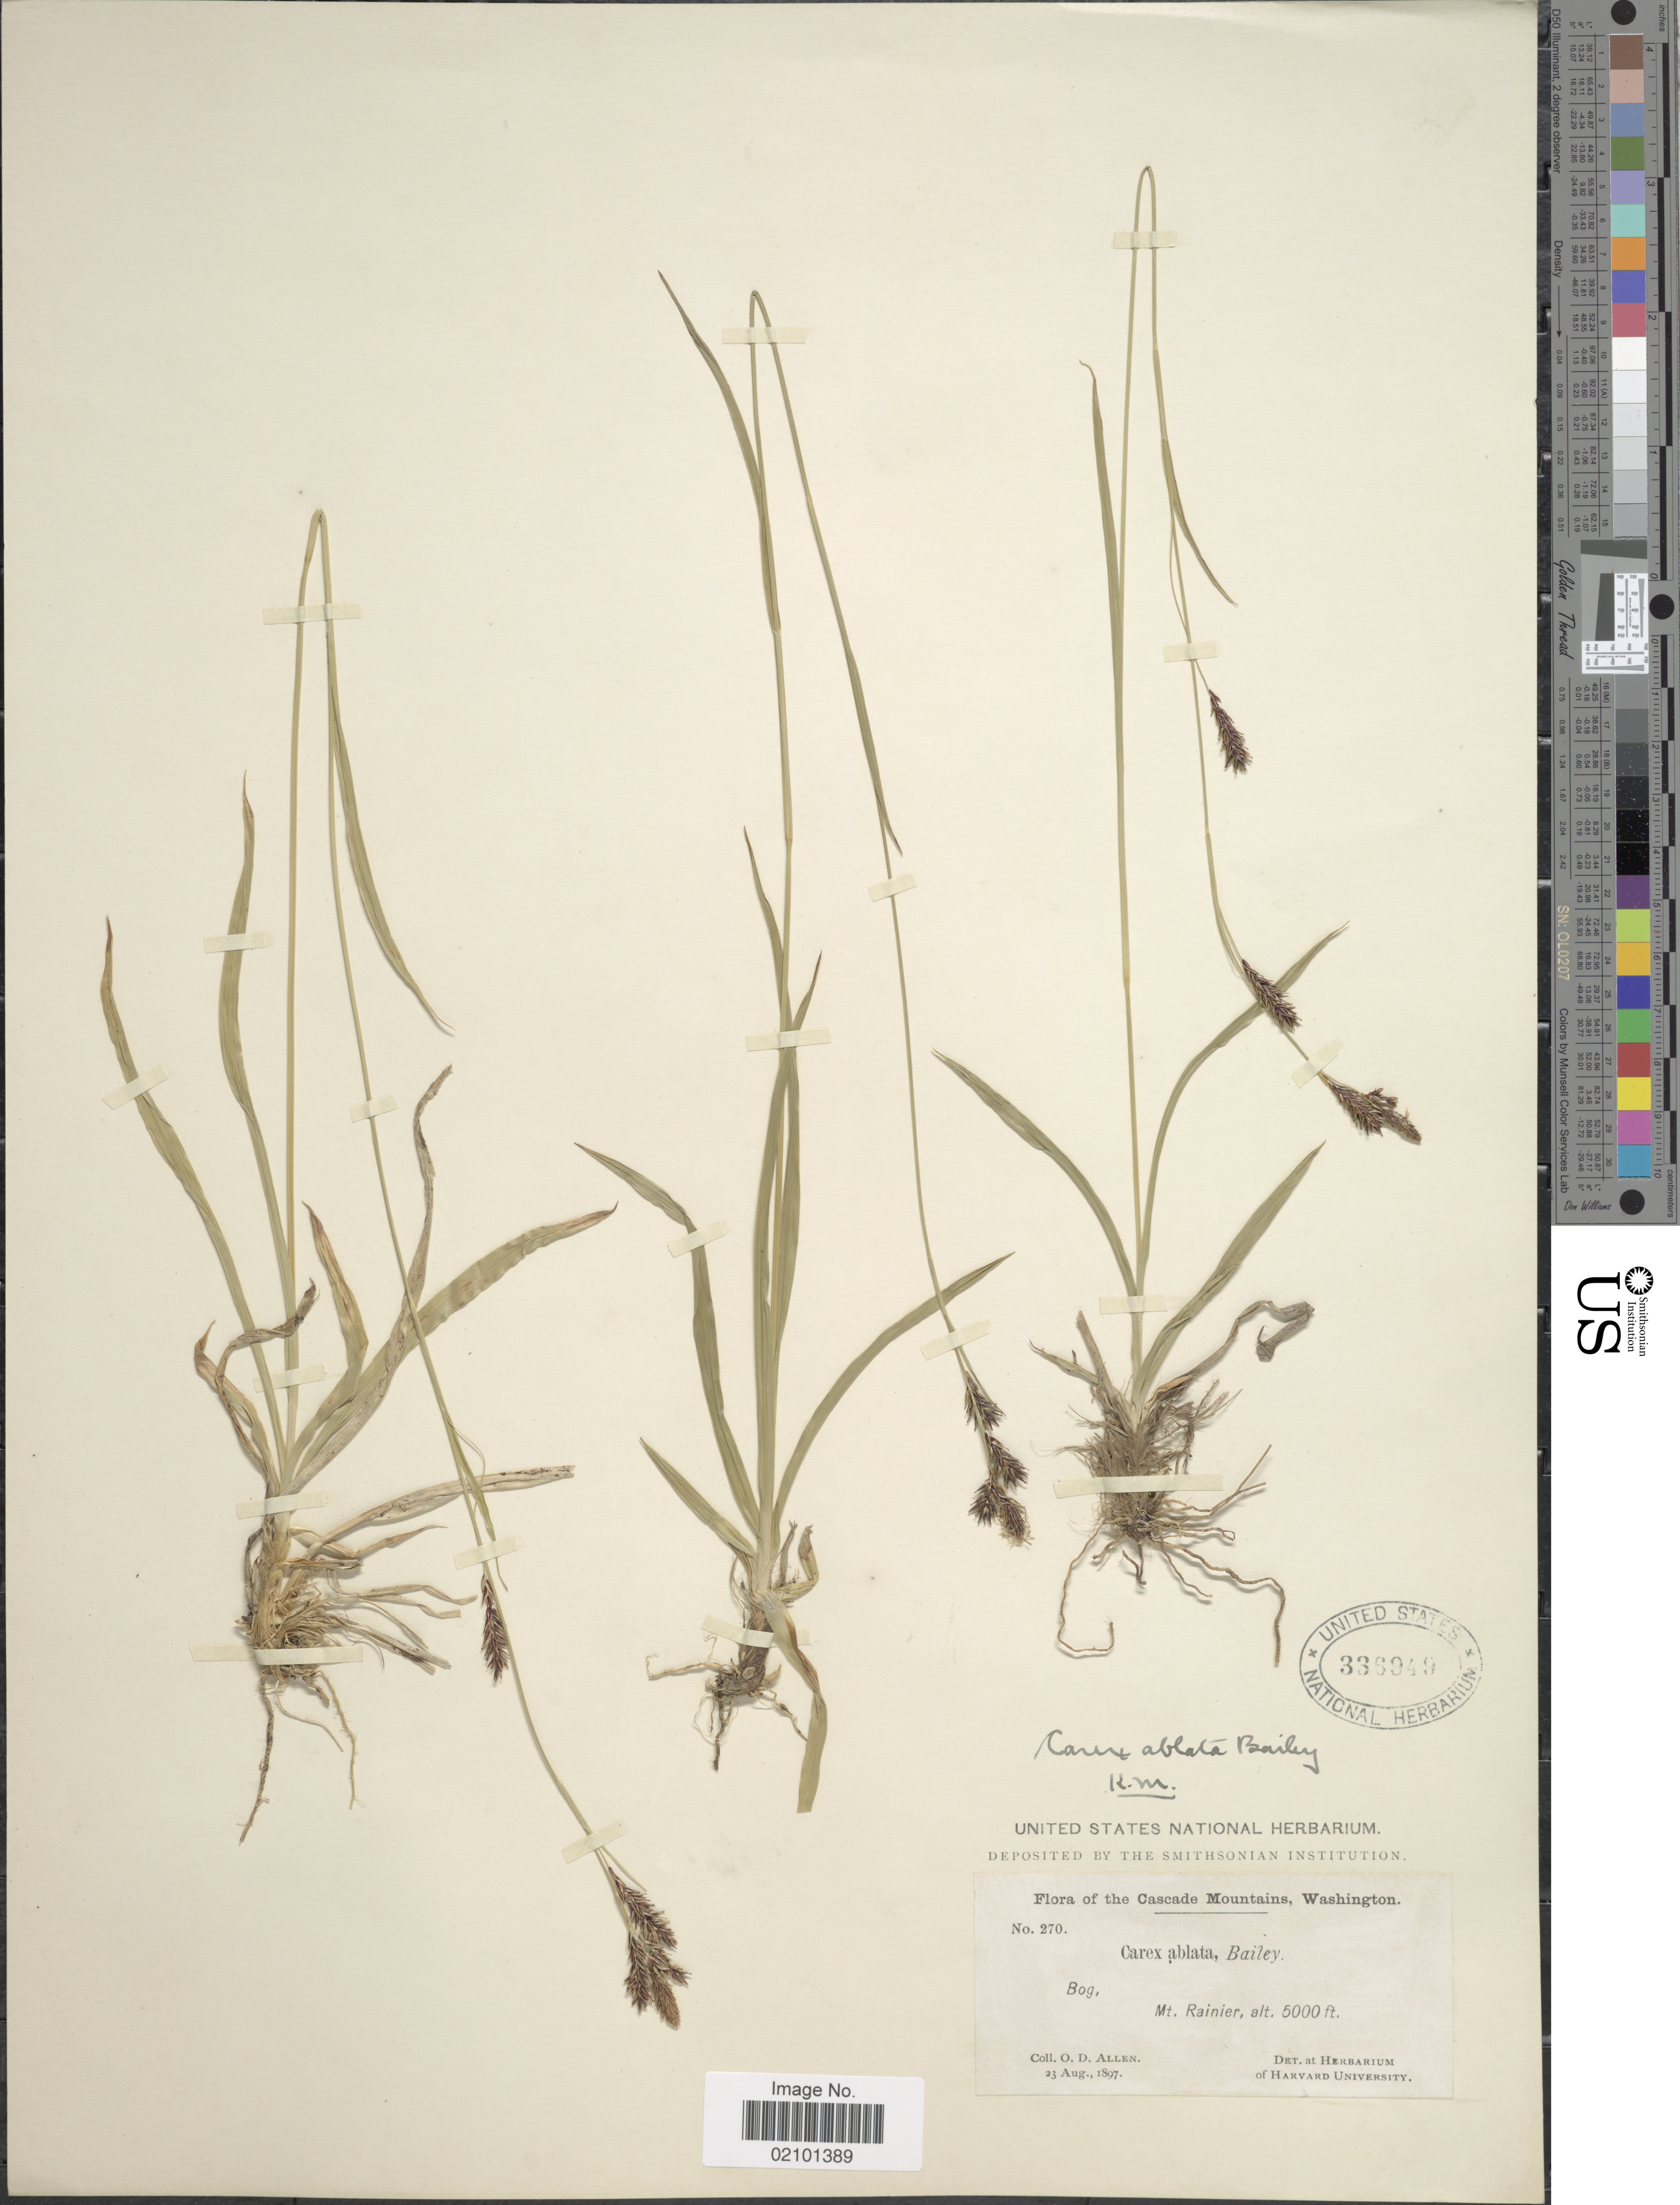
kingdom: Plantae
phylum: Tracheophyta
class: Liliopsida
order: Poales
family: Cyperaceae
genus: Carex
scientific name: Carex ablata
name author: L.H. Bailey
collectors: O. D. Allen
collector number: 270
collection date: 1897-08-23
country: United States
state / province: Washington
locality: Cascade Mountains. Bog, Mt. Rainier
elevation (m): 1524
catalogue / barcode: US 336949